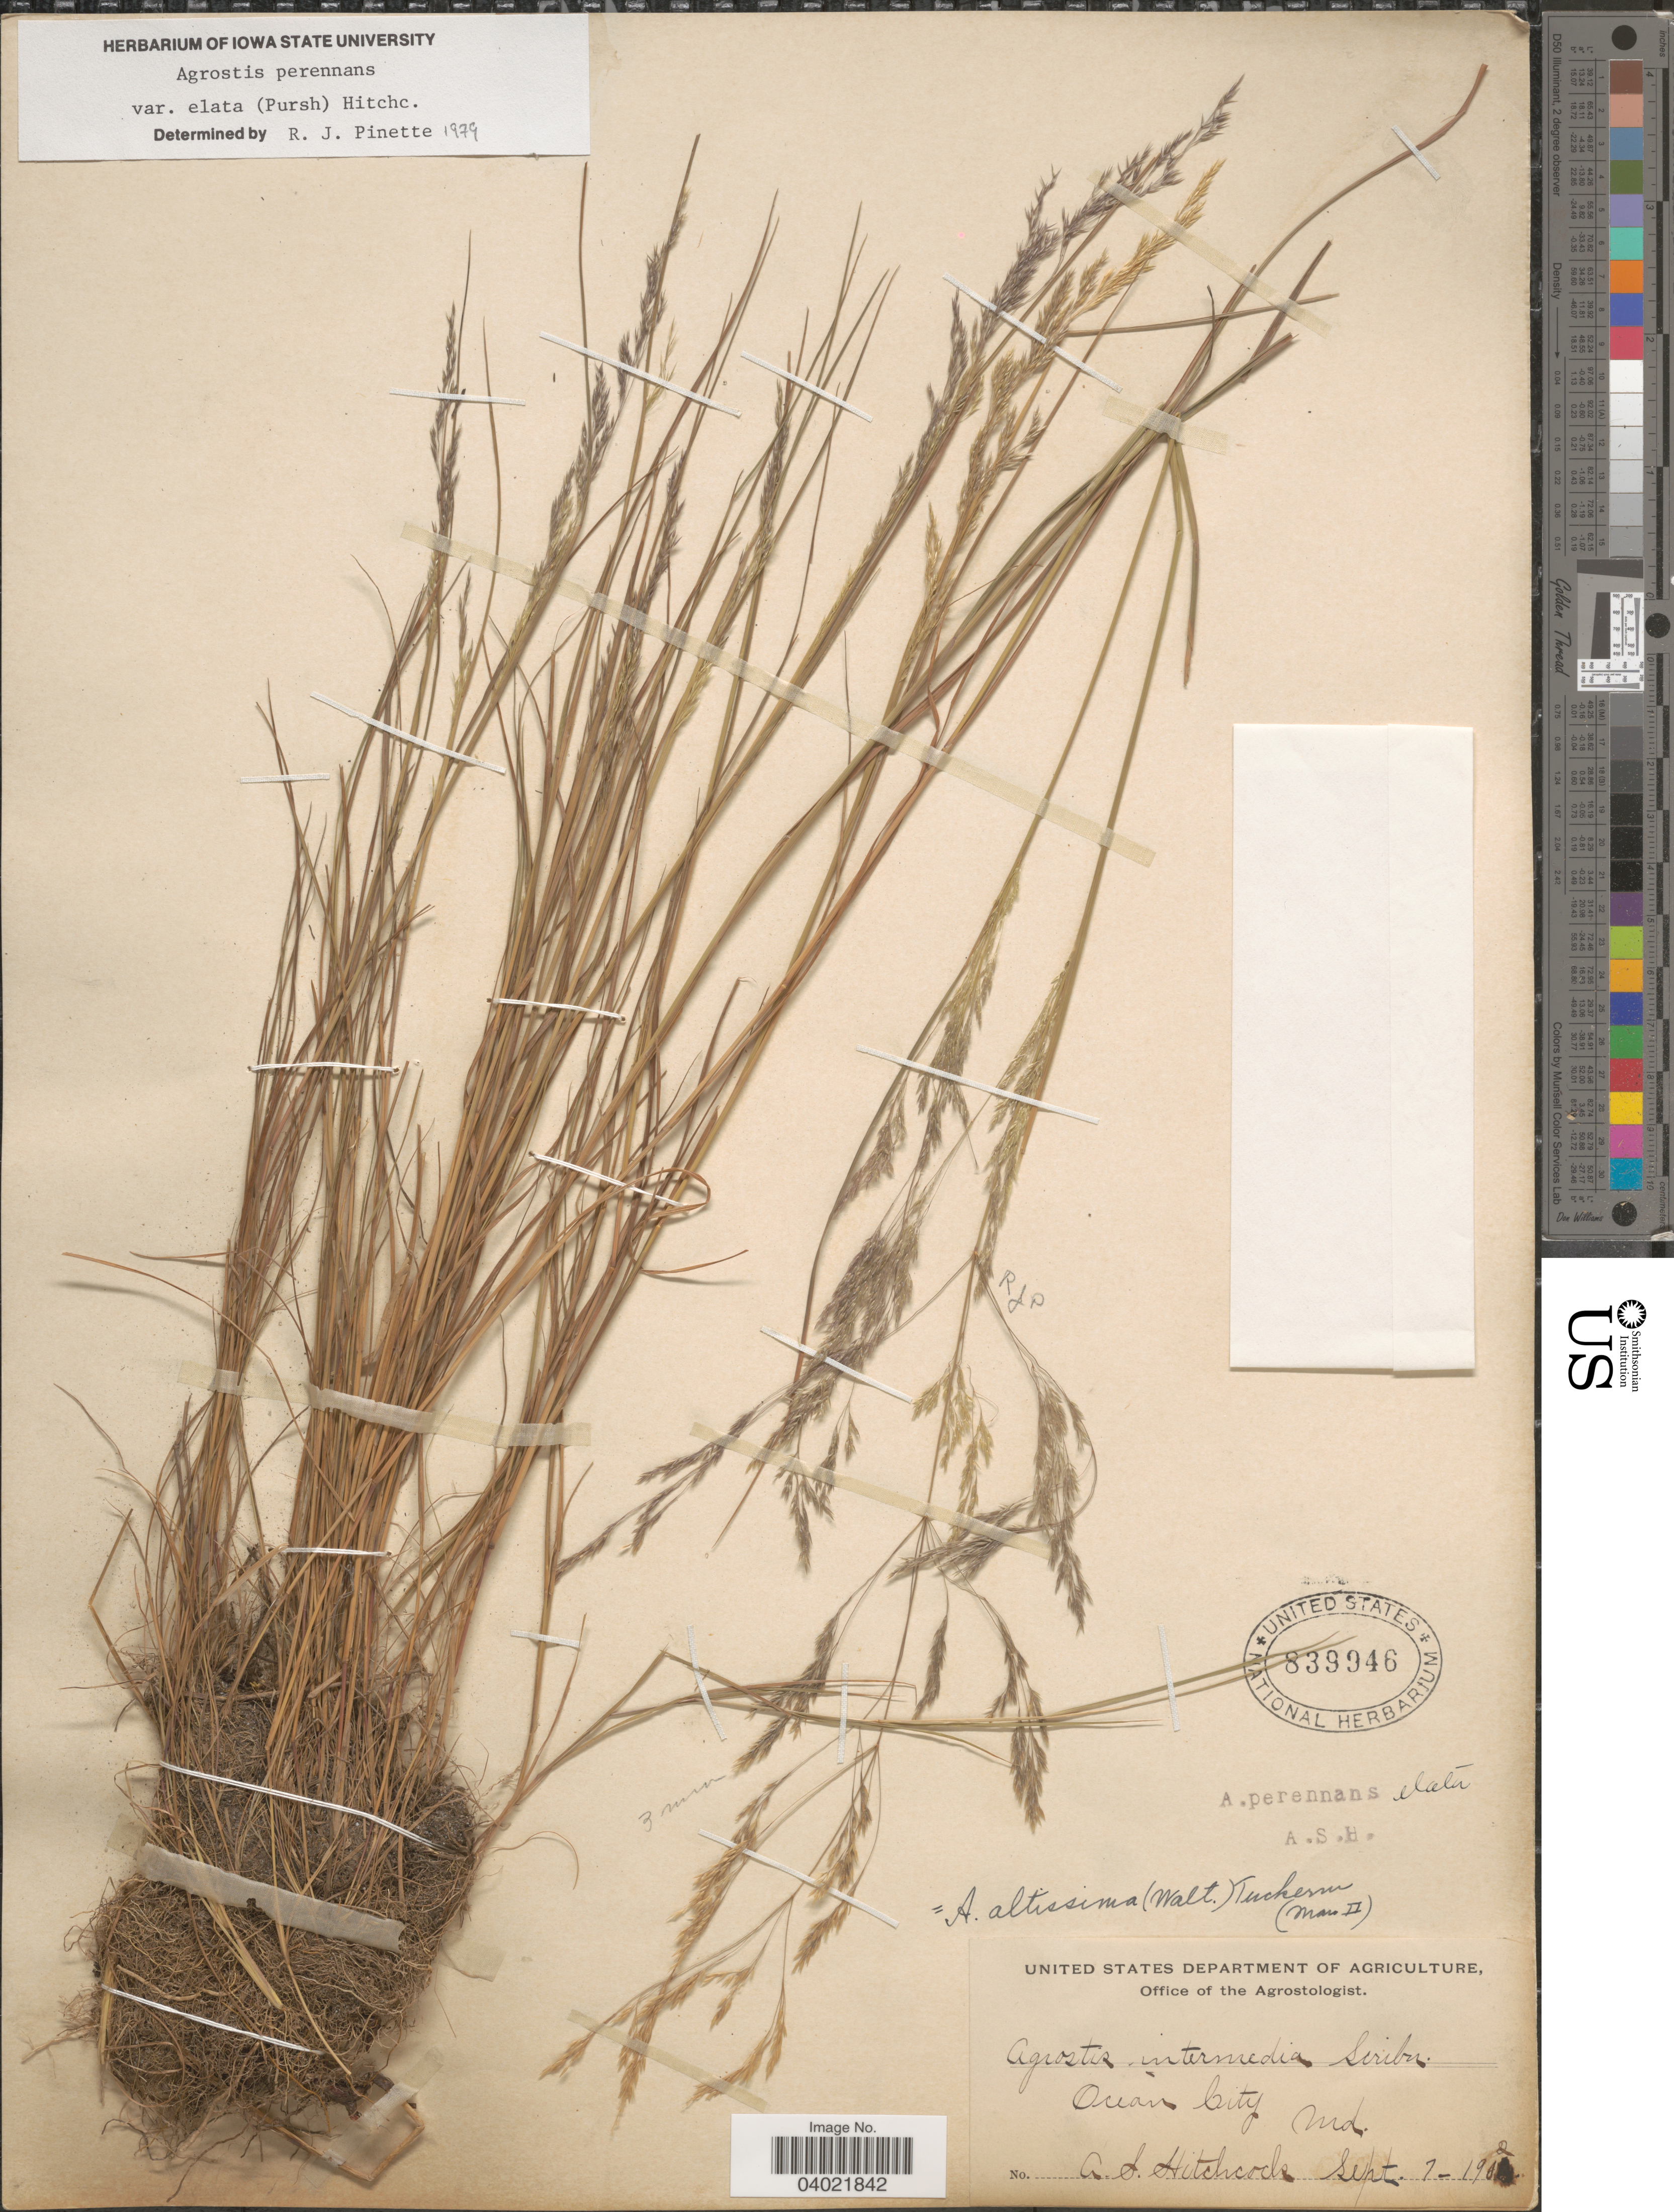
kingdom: Plantae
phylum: Tracheophyta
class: Liliopsida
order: Poales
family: Poaceae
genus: Agrostis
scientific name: Agrostis perennans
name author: (Walter) Tuck.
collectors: A. S. Hitchcock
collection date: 1902-09-07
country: United States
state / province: Maryland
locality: Ocean City.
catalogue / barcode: US 839946